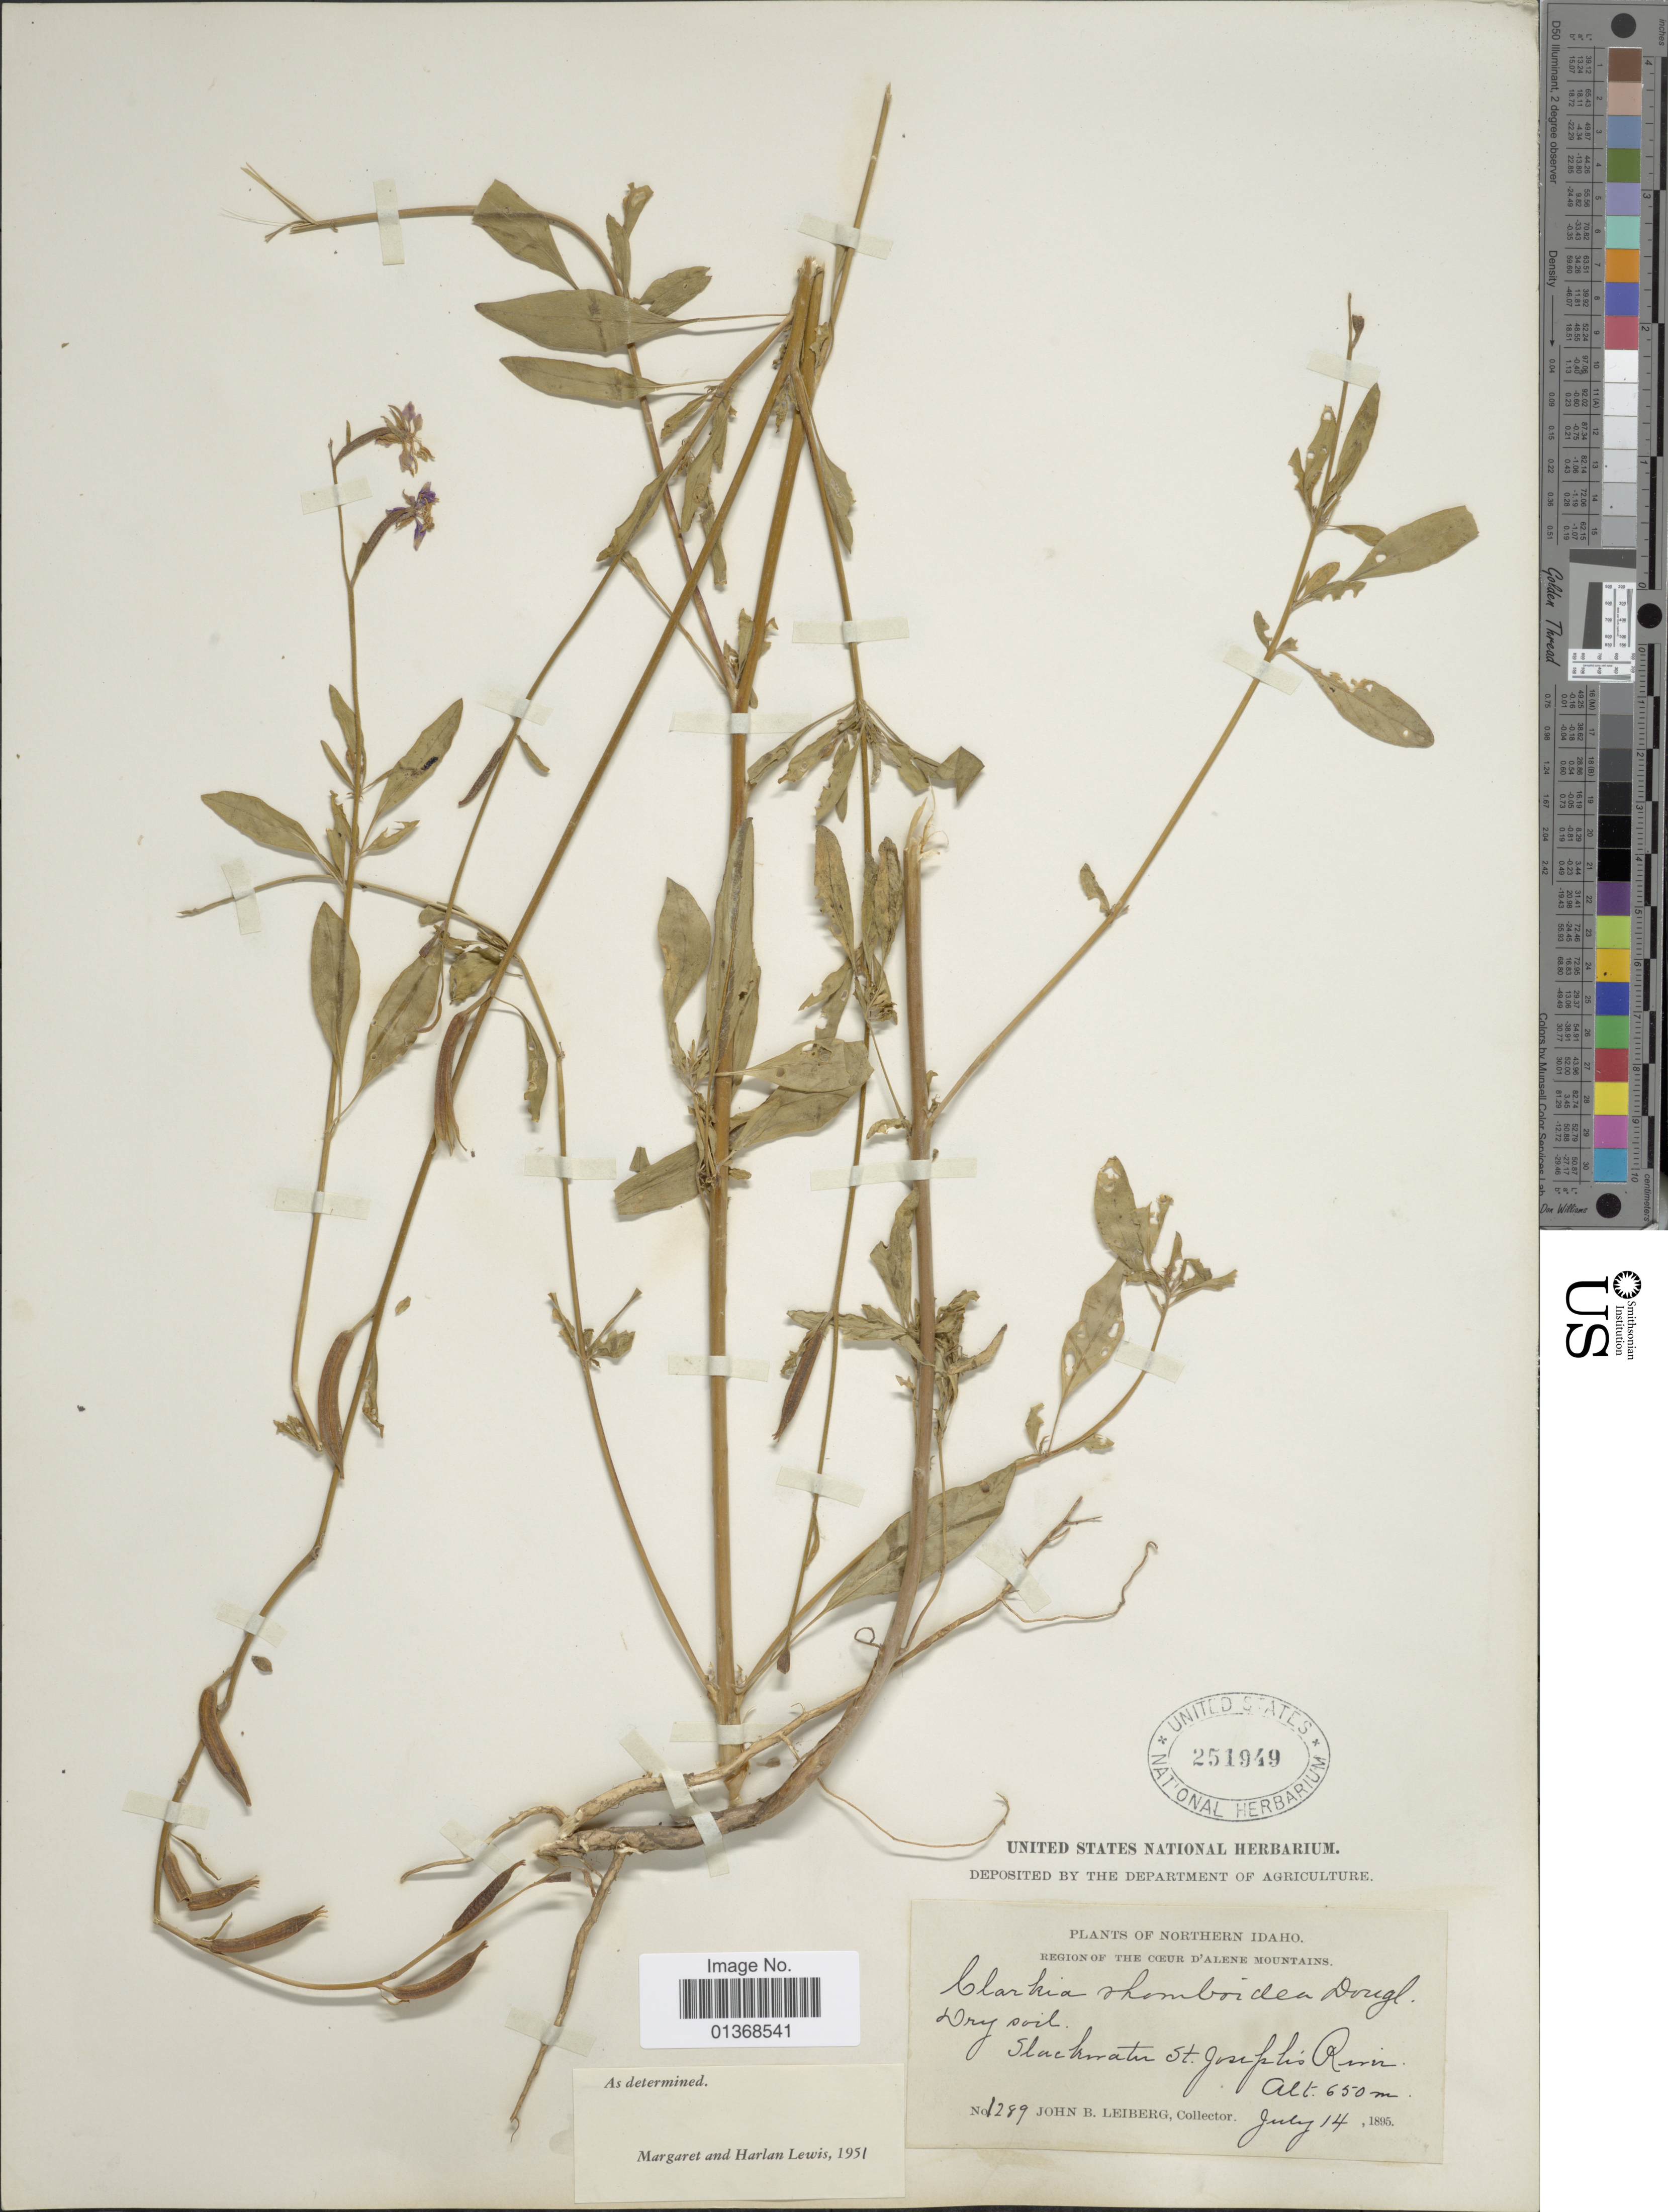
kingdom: Plantae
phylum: Tracheophyta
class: Magnoliopsida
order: Myrtales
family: Onagraceae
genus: Clarkia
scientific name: Clarkia rhomboidea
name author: Douglas ex Hook.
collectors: J. B. Leiberg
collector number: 1289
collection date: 1895-07-14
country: United States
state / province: Idaho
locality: Northern Idaho, Slackwater St. Joseph's River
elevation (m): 650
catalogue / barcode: US 251949